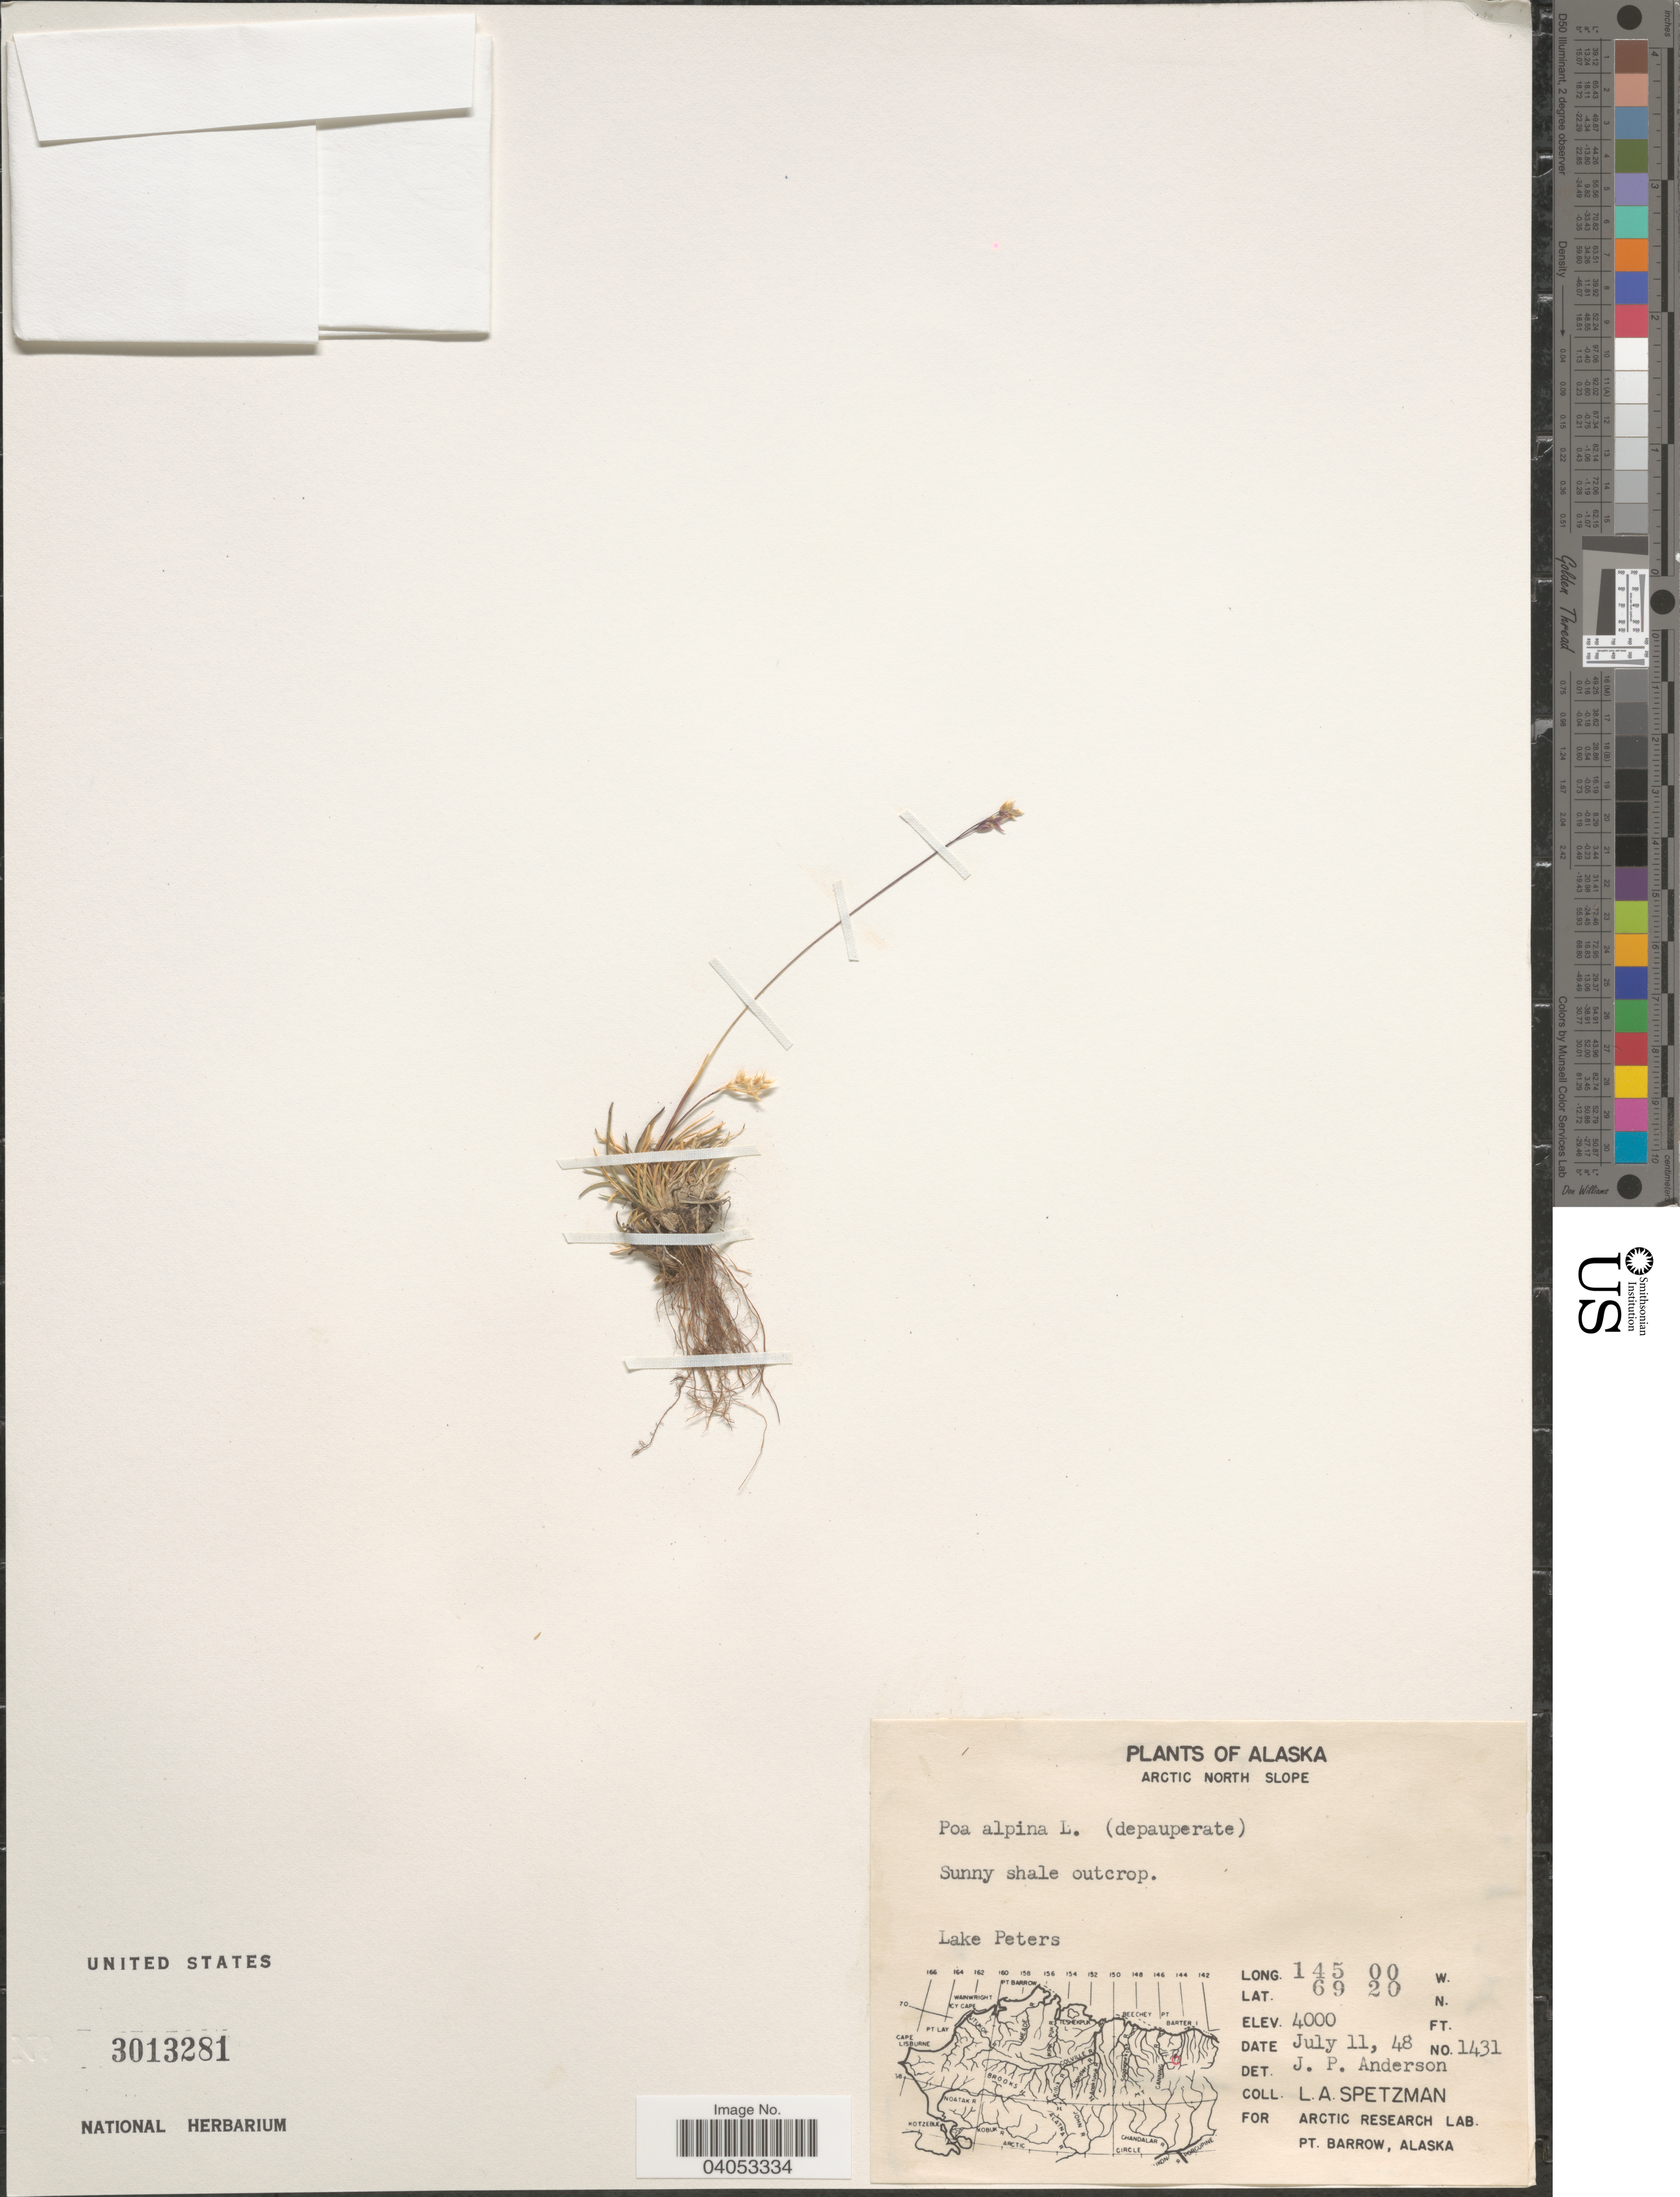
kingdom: Plantae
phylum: Tracheophyta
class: Liliopsida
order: Poales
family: Poaceae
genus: Poa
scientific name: Poa alpina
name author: L.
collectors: L. Spetzman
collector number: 1431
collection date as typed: Transcribed d/m/y: 11/7/48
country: United States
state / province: Alaska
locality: Arctic North Slope. Lake Peters.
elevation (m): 1219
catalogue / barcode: US 3013281